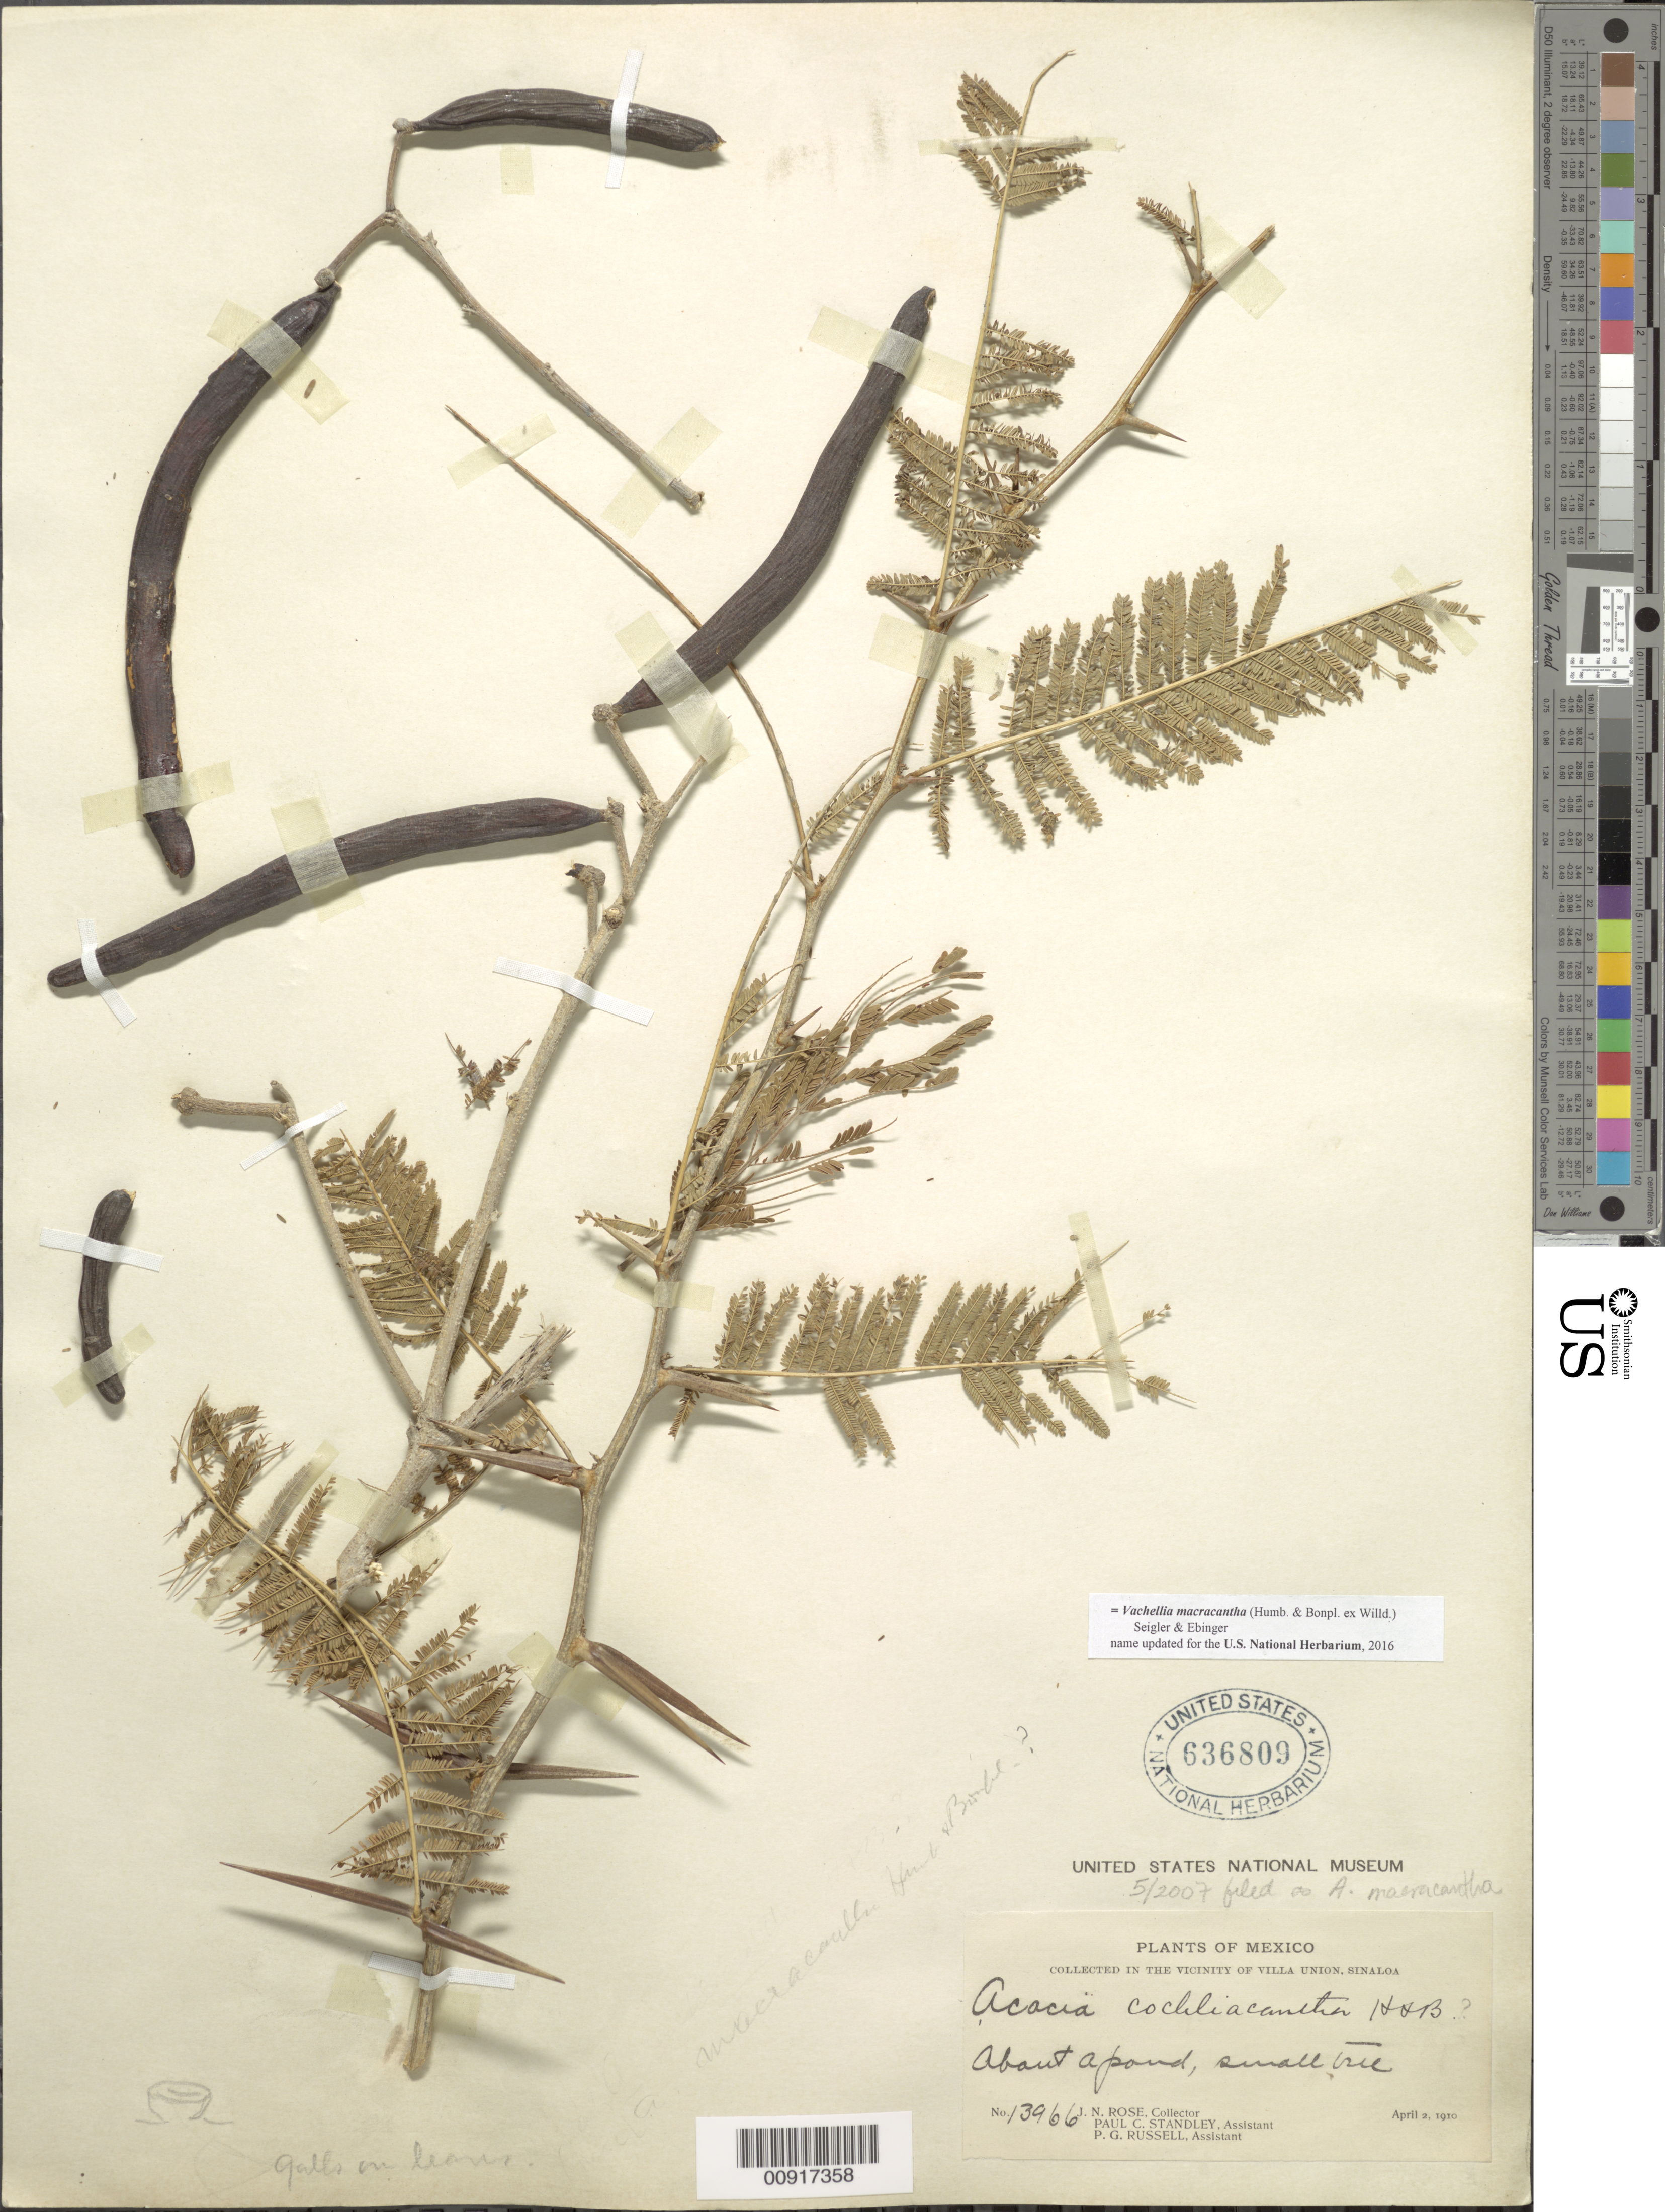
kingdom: Plantae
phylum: Tracheophyta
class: Magnoliopsida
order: Fabales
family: Fabaceae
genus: Vachellia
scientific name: Vachellia macracantha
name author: (Humb. & Bonpl. ex Willd.) Seigler & Ebinger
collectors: J. N. Rose, P. C. Standley & P. G. Russell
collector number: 13966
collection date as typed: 02 Apr 1910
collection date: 1910-04-02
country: Mexico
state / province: Sinaloa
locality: In the vicinity of Villa Unión, Sinaloa.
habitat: About a pond.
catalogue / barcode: US 636809